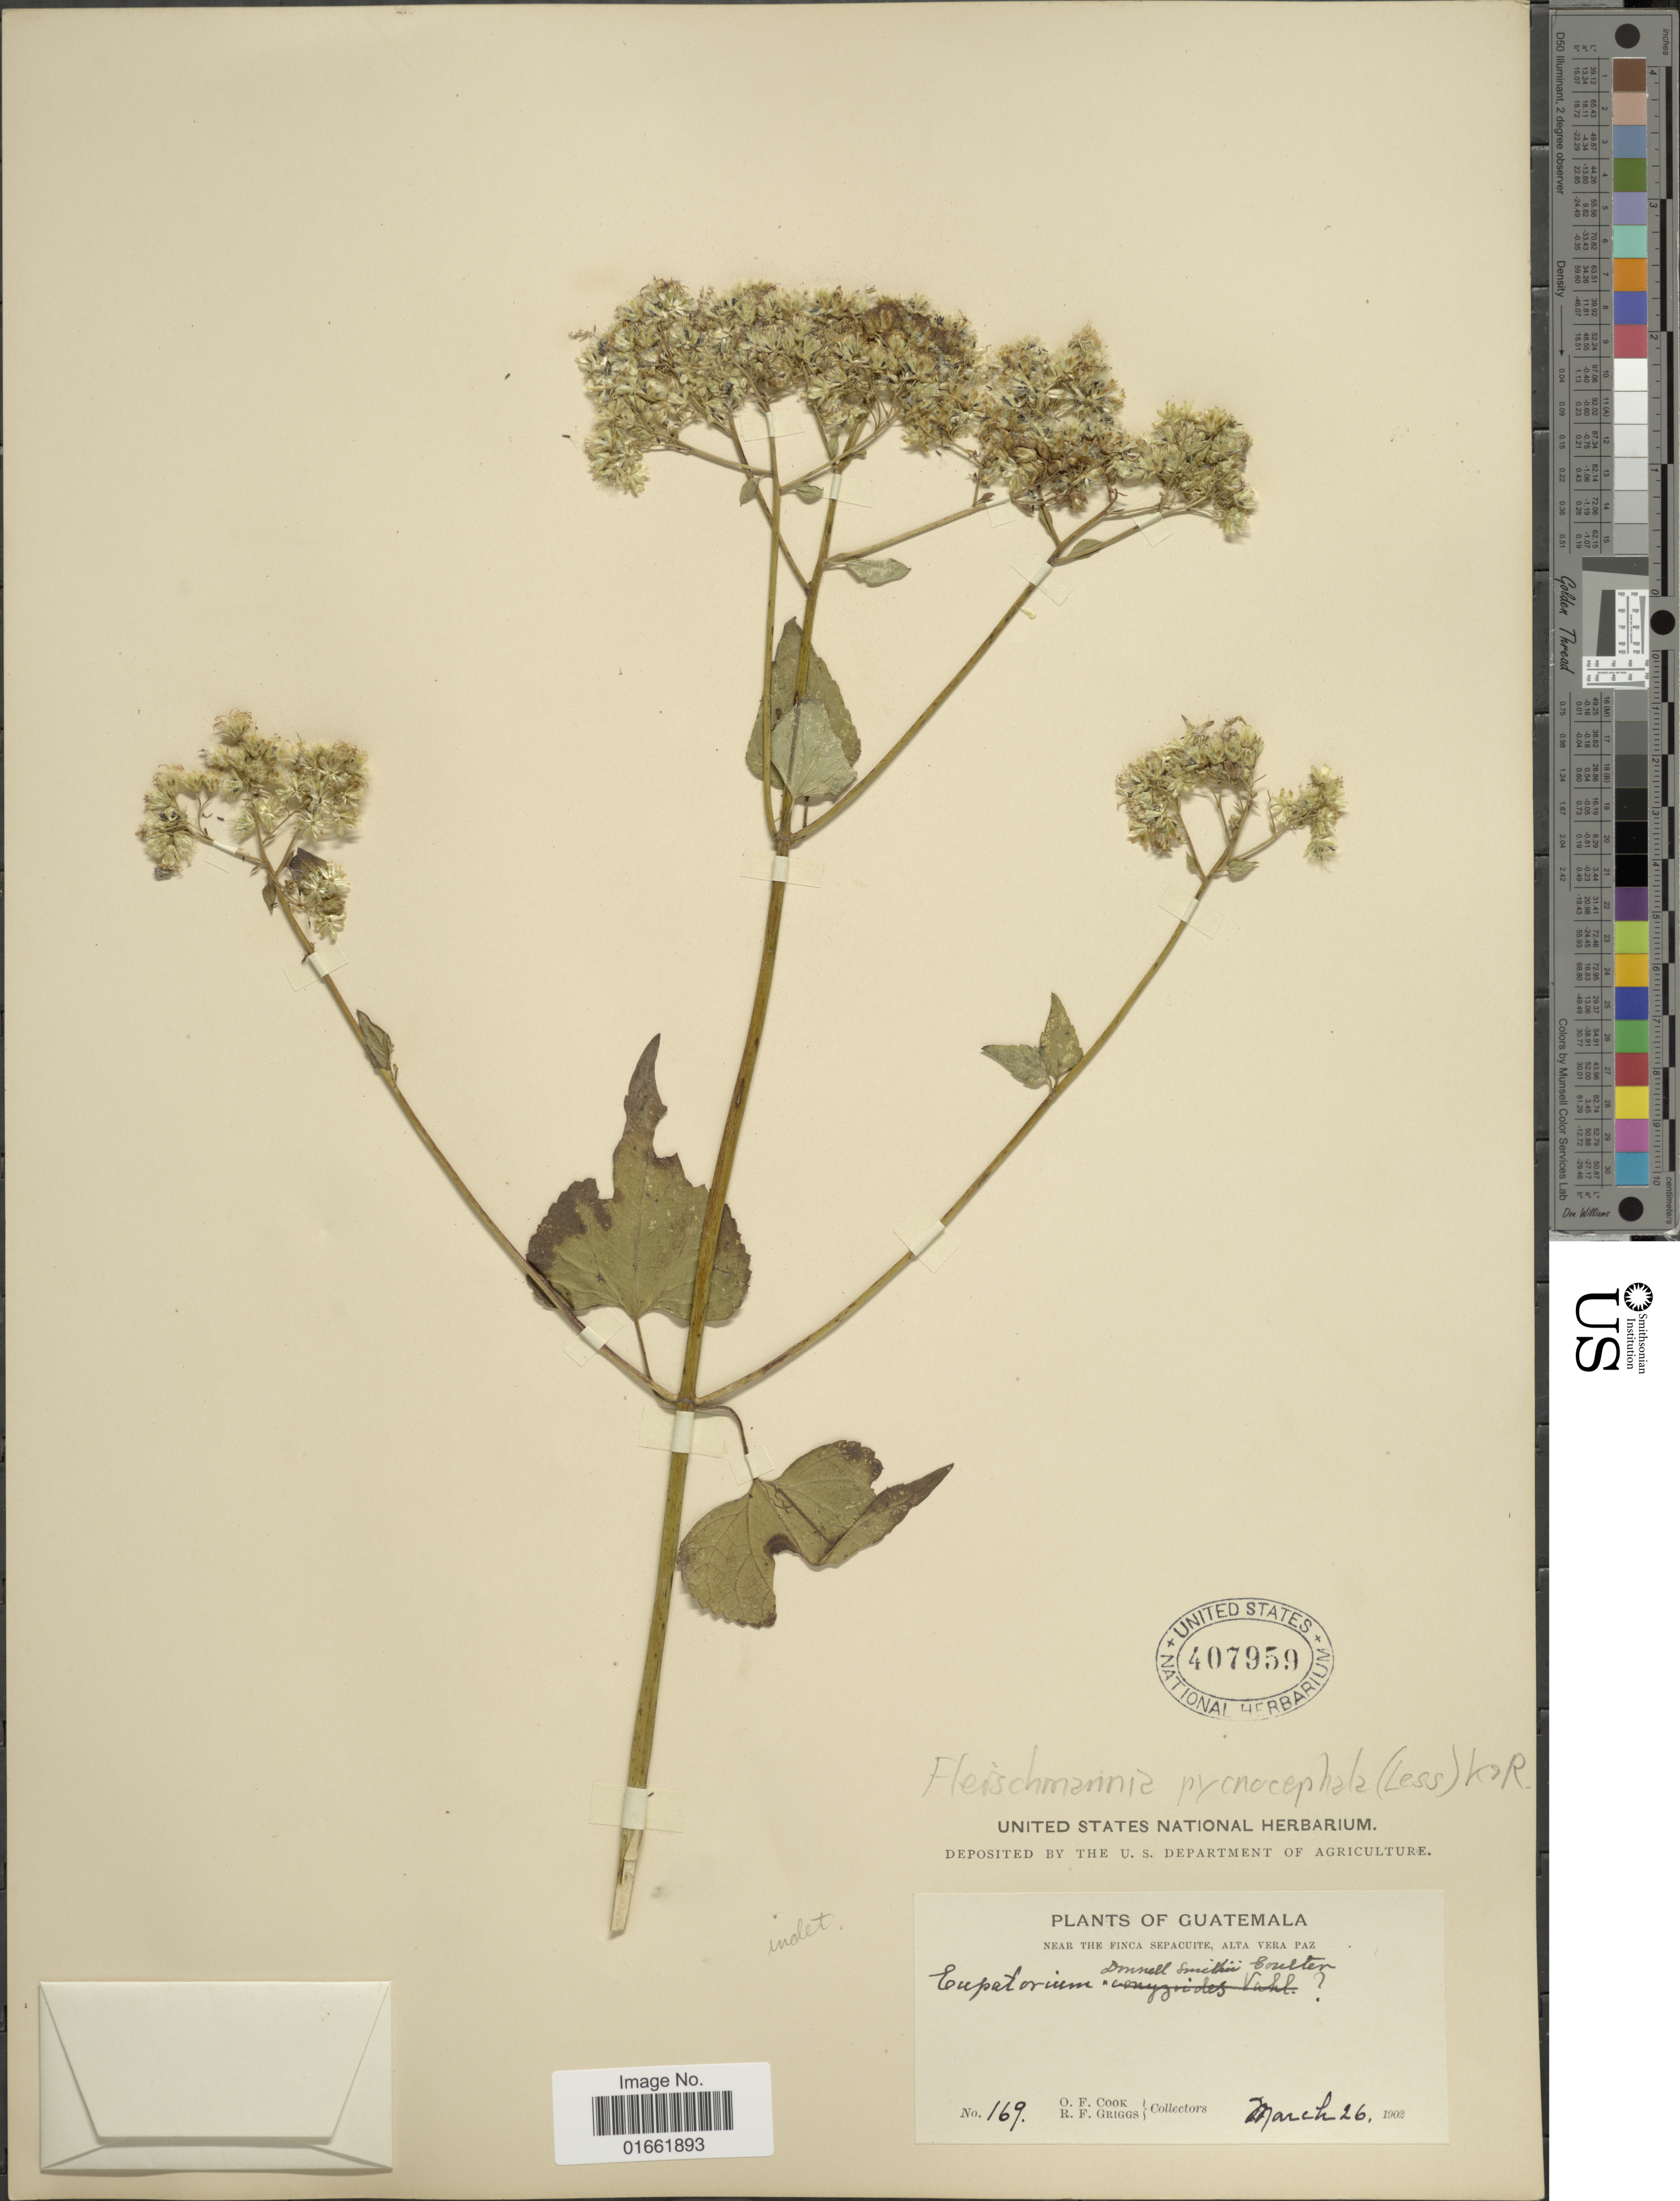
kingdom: Plantae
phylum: Tracheophyta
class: Magnoliopsida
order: Asterales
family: Asteraceae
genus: Fleischmannia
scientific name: Fleischmannia pycnocephala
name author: (Less.) R.M. King & H. Rob.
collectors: O. F. Cook & R. F. Griggs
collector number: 169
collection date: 1902-03-26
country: Guatemala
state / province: Alta Verapaz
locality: Near the finca Sepacuite, Alta Vera Paz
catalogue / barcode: US 407959